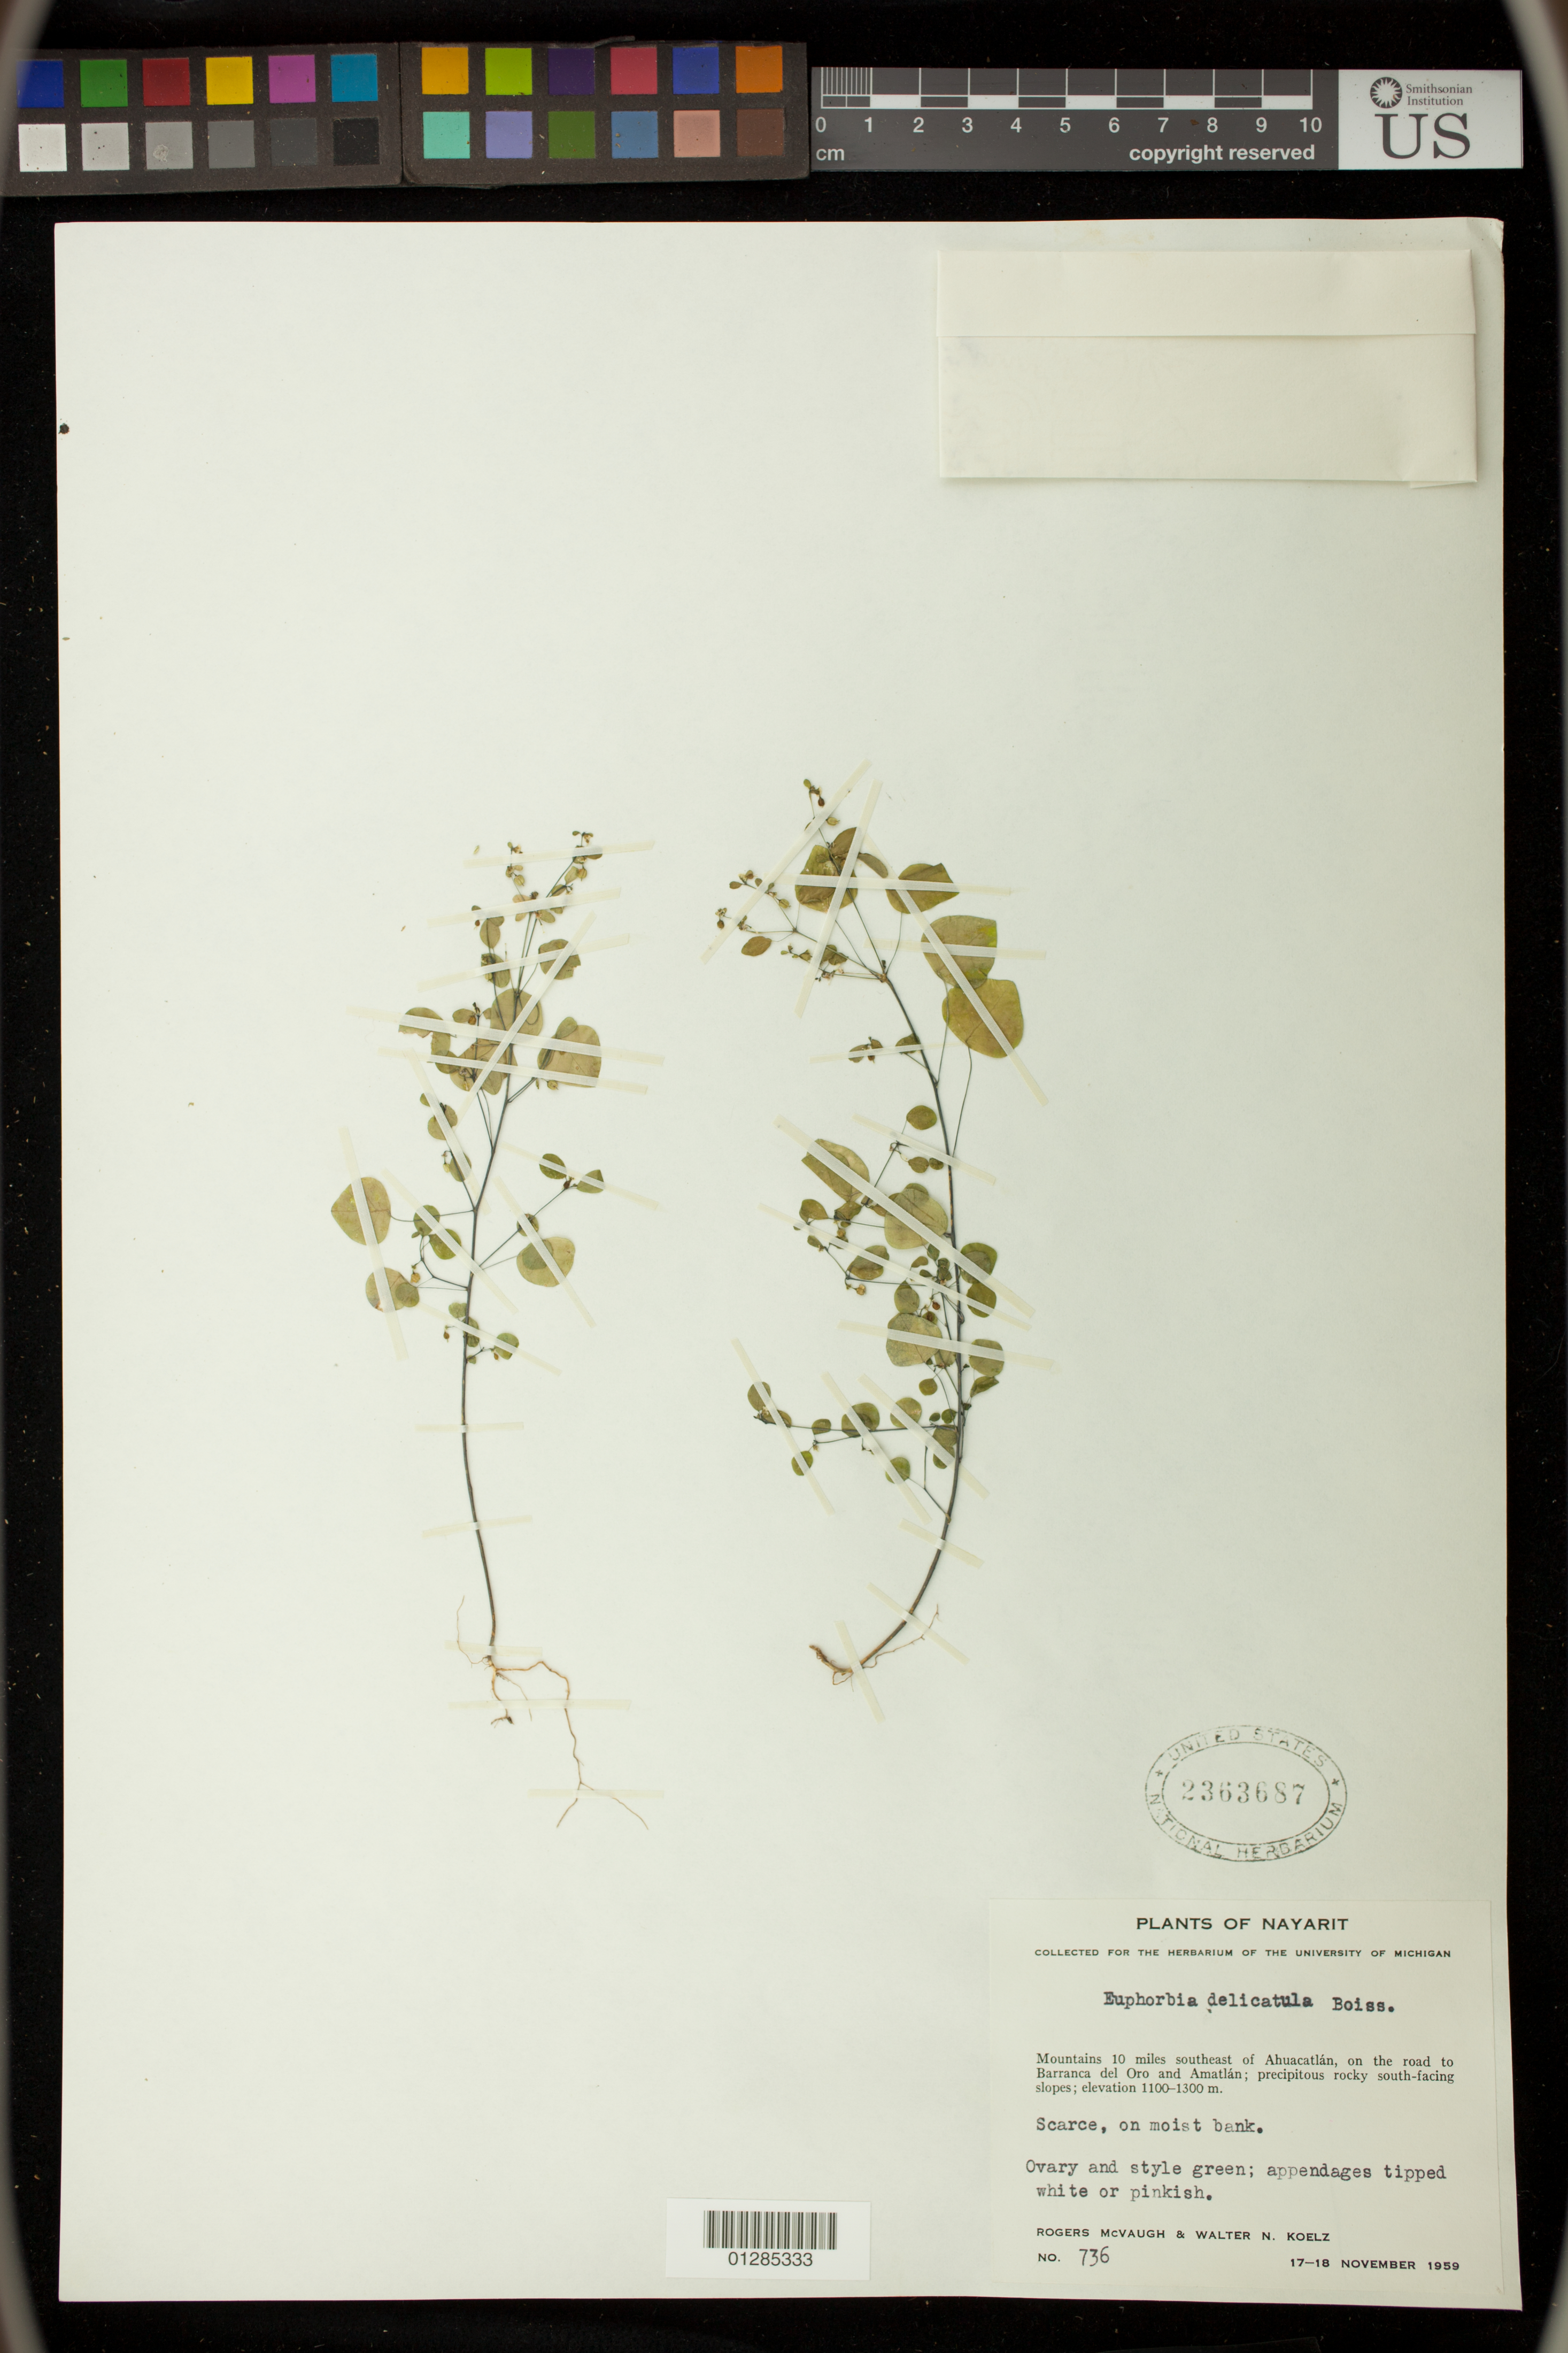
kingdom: Plantae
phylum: Tracheophyta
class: Magnoliopsida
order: Malpighiales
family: Euphorbiaceae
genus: Euphorbia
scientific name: Euphorbia delicatula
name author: Boiss.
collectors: R. McVaugh & W. N. Koelz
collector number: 736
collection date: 1959-11-17/1959-11-18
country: Mexico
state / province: Nayarit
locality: Mountains 10 miles southeast of Ahuacatlan, on the road to Barranca del Oro and Amatlan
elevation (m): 1100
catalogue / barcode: US 2363687